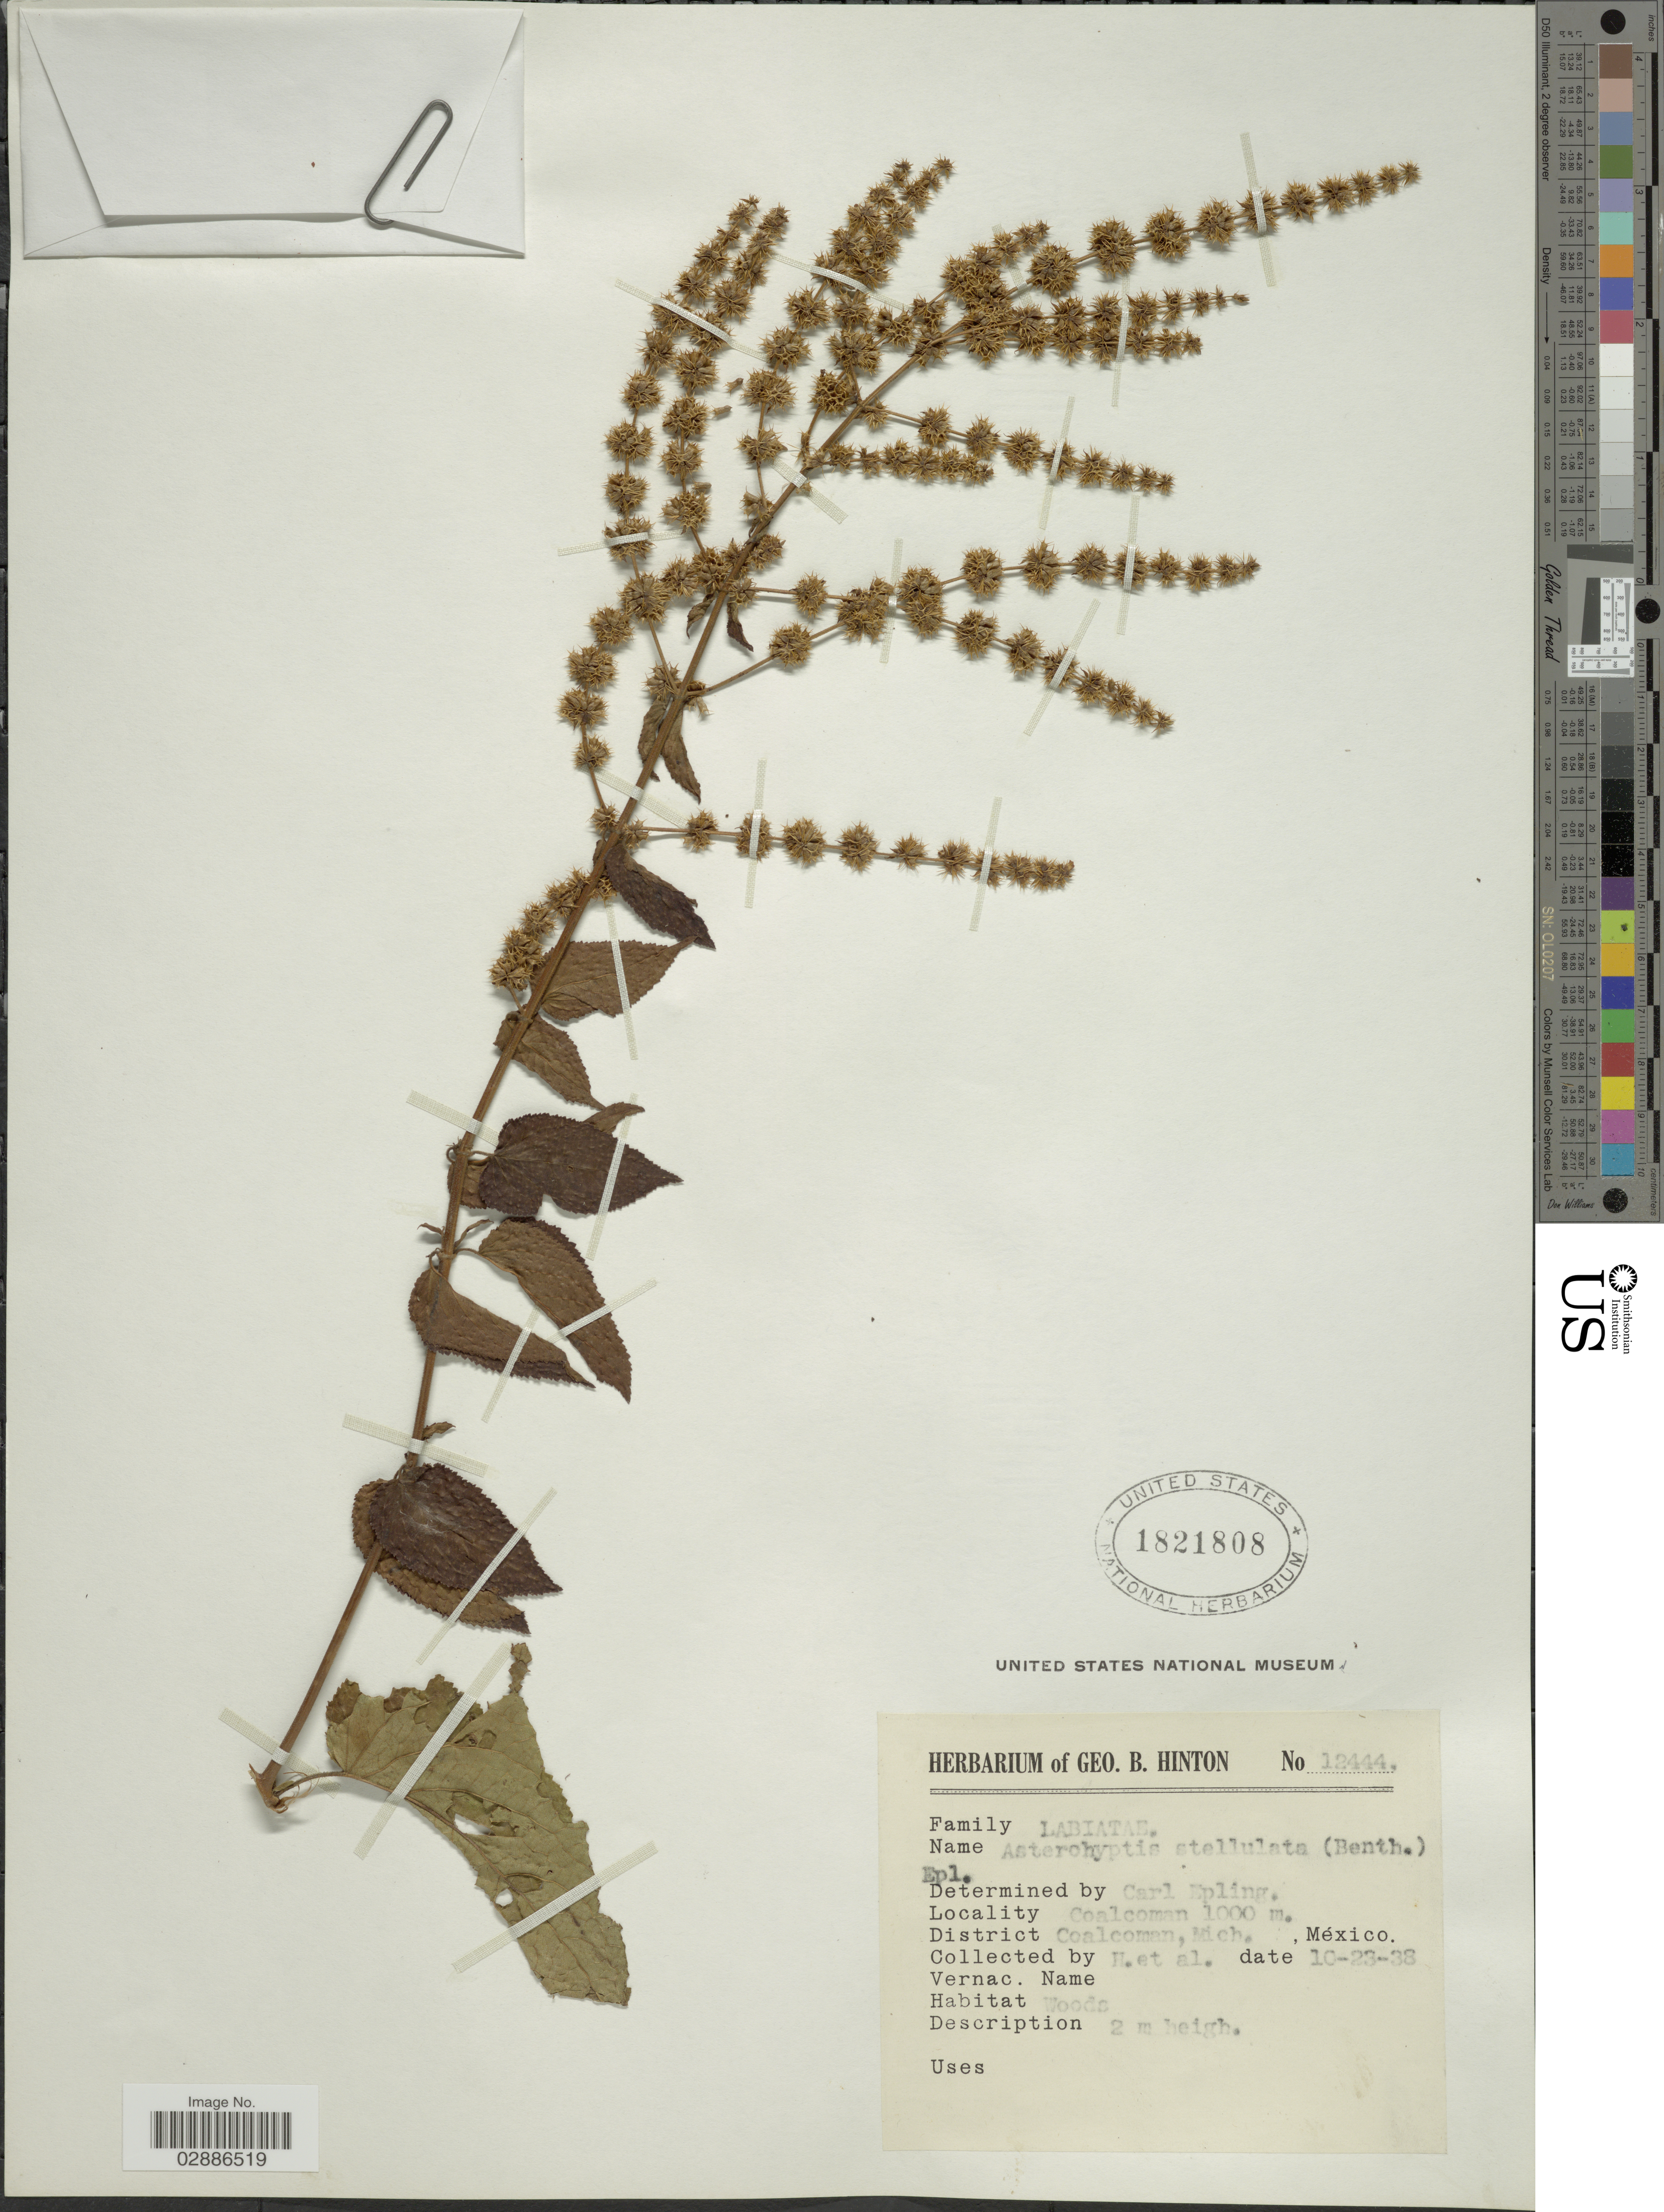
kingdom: Plantae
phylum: Tracheophyta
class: Magnoliopsida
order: Lamiales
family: Lamiaceae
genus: Asterohyptis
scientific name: Asterohyptis stellulata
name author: (Benth.) Epling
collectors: G. B. Hinton & et al.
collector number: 12444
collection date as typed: Transcribed d/m/y: 23/10/38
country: Mexico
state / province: Michoacán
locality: Coalcoman, District Coalcoman, Mich., México.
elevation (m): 1000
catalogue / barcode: US 1821808